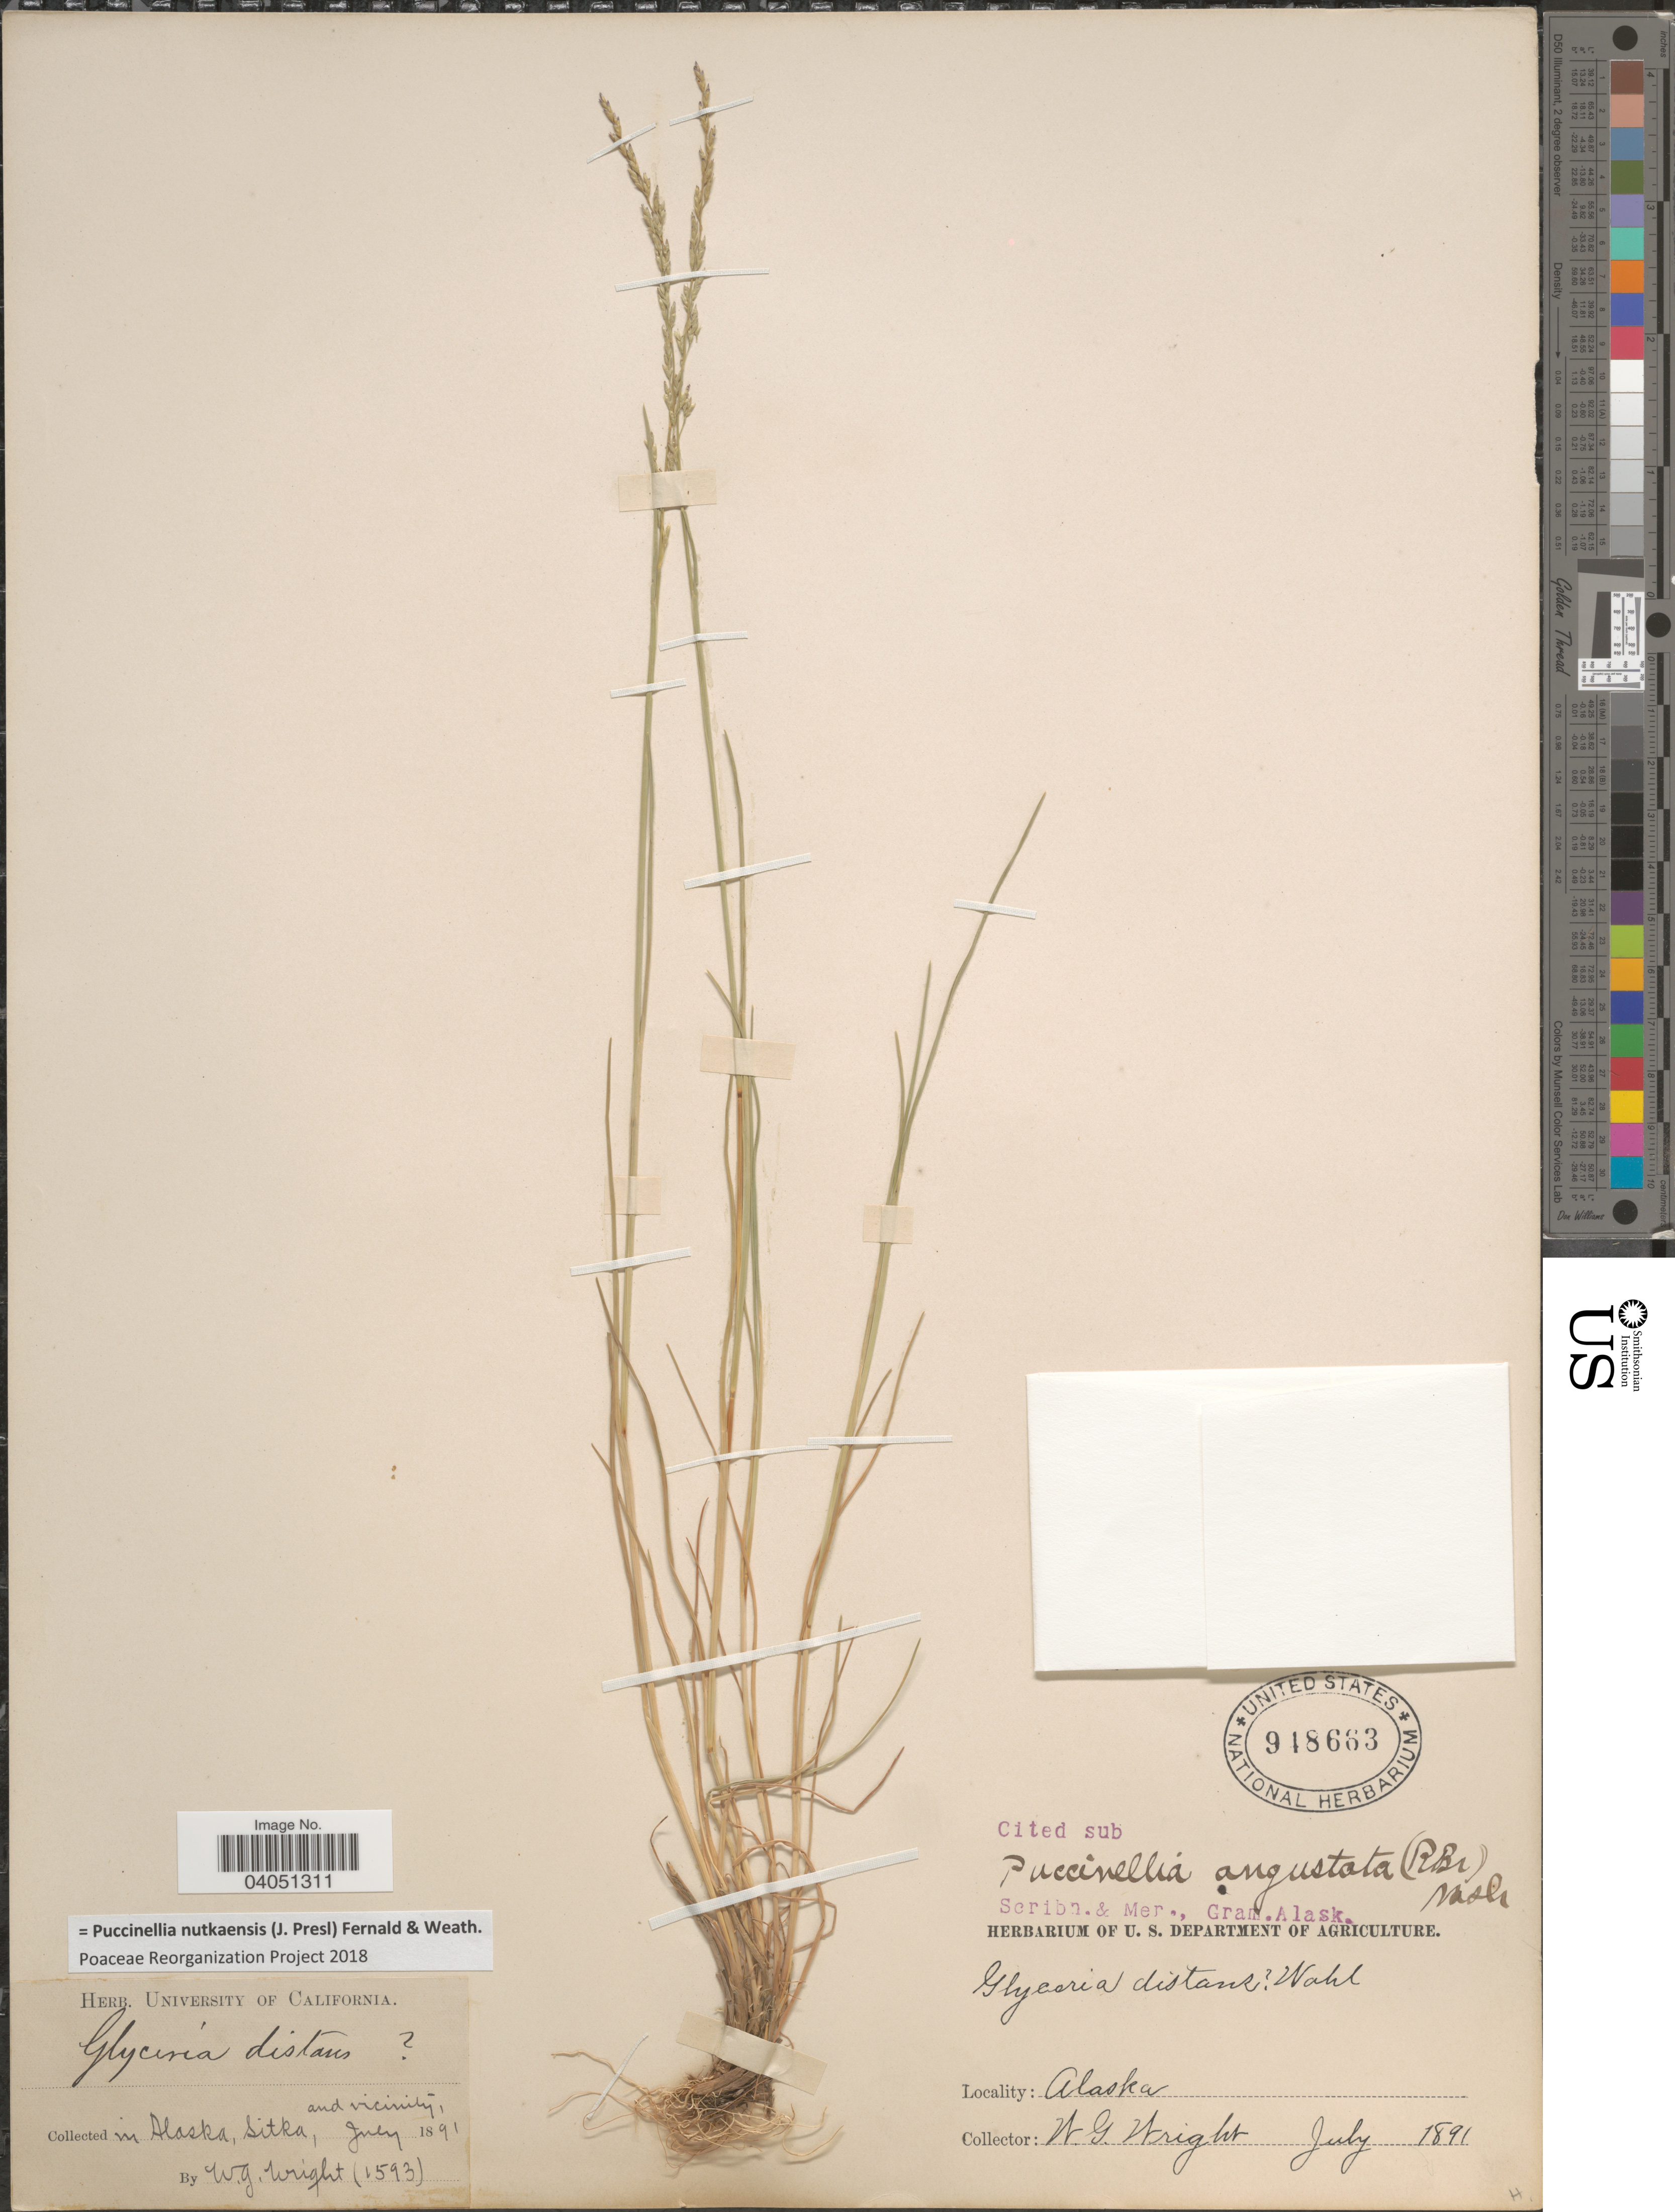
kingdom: Plantae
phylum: Tracheophyta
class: Liliopsida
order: Poales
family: Poaceae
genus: Puccinellia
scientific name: Puccinellia nutkaensis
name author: (J. Presl) Fernald & Weath.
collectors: W. G. Wright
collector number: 1593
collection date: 1891-07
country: United States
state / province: Alaska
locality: Sitka, and vicinity.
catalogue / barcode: US 948663